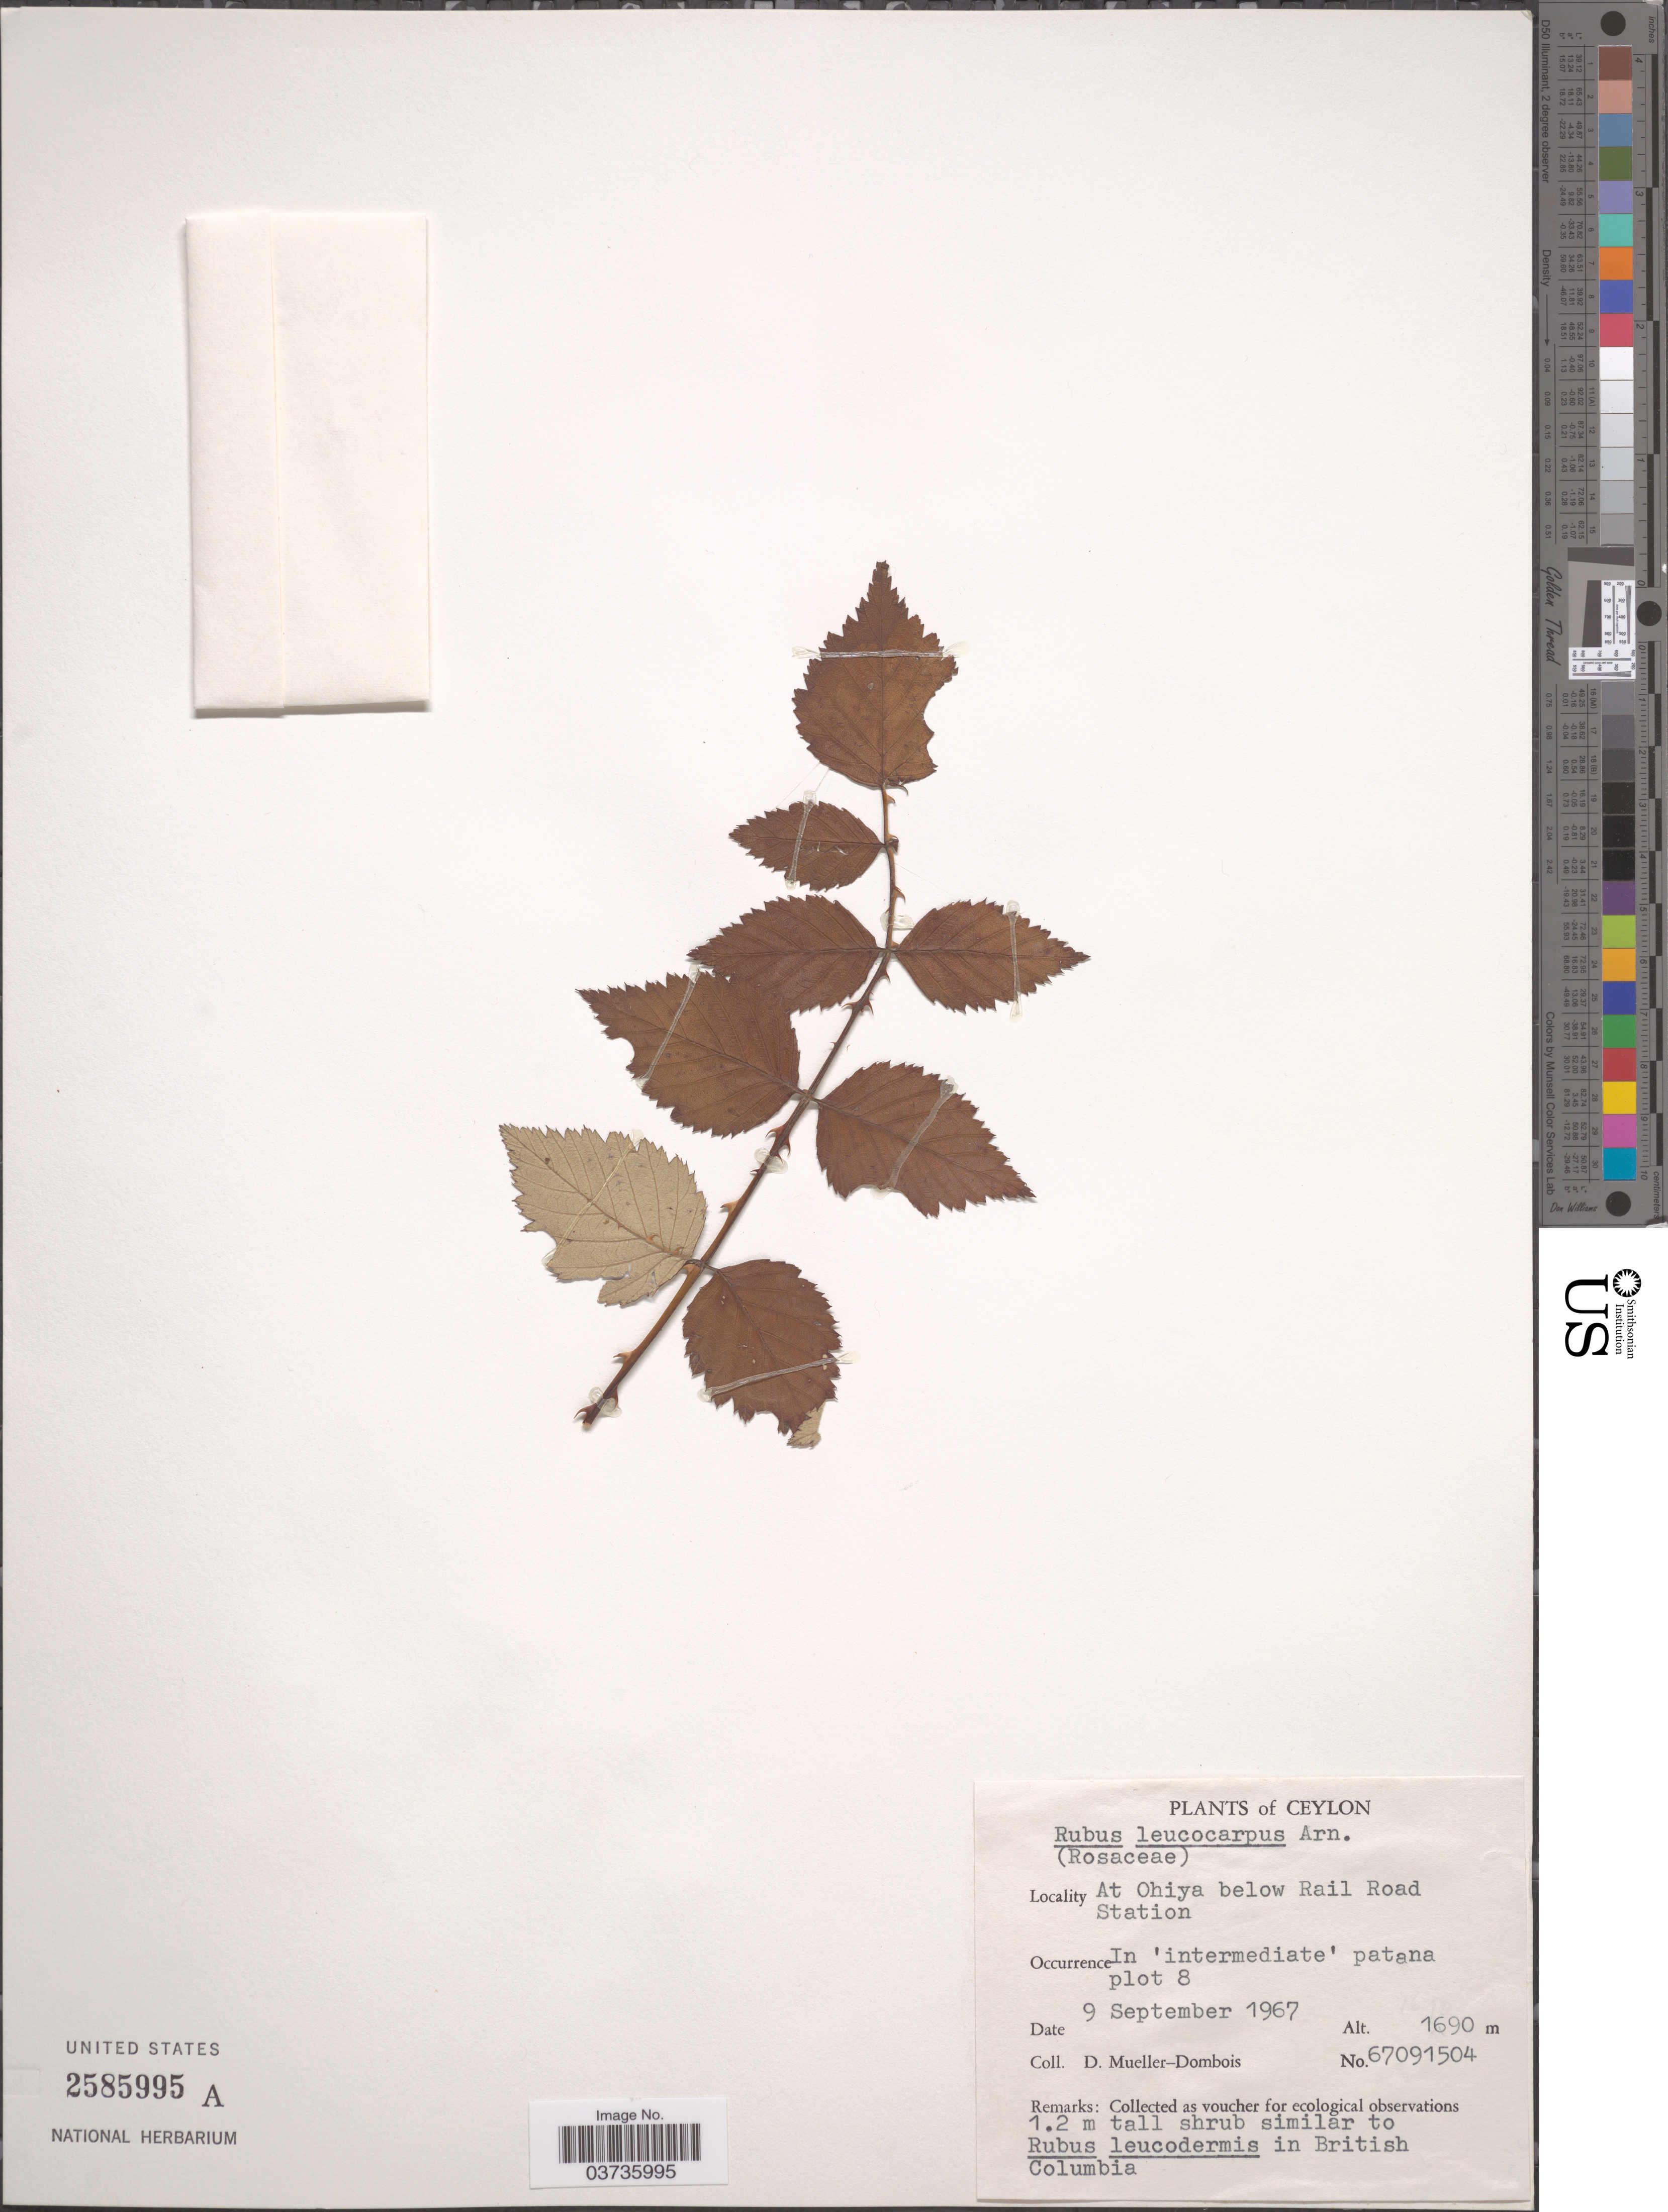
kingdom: Plantae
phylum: Tracheophyta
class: Magnoliopsida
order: Rosales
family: Rosaceae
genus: Rubus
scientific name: Rubus leucocarpus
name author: Arn.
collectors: D. Mueller-Dombois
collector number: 67091504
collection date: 1967-09-09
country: Sri Lanka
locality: Ceylon. At Ohiya below Rail Road Station. Plot 8.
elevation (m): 1690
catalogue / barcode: US 2585995A